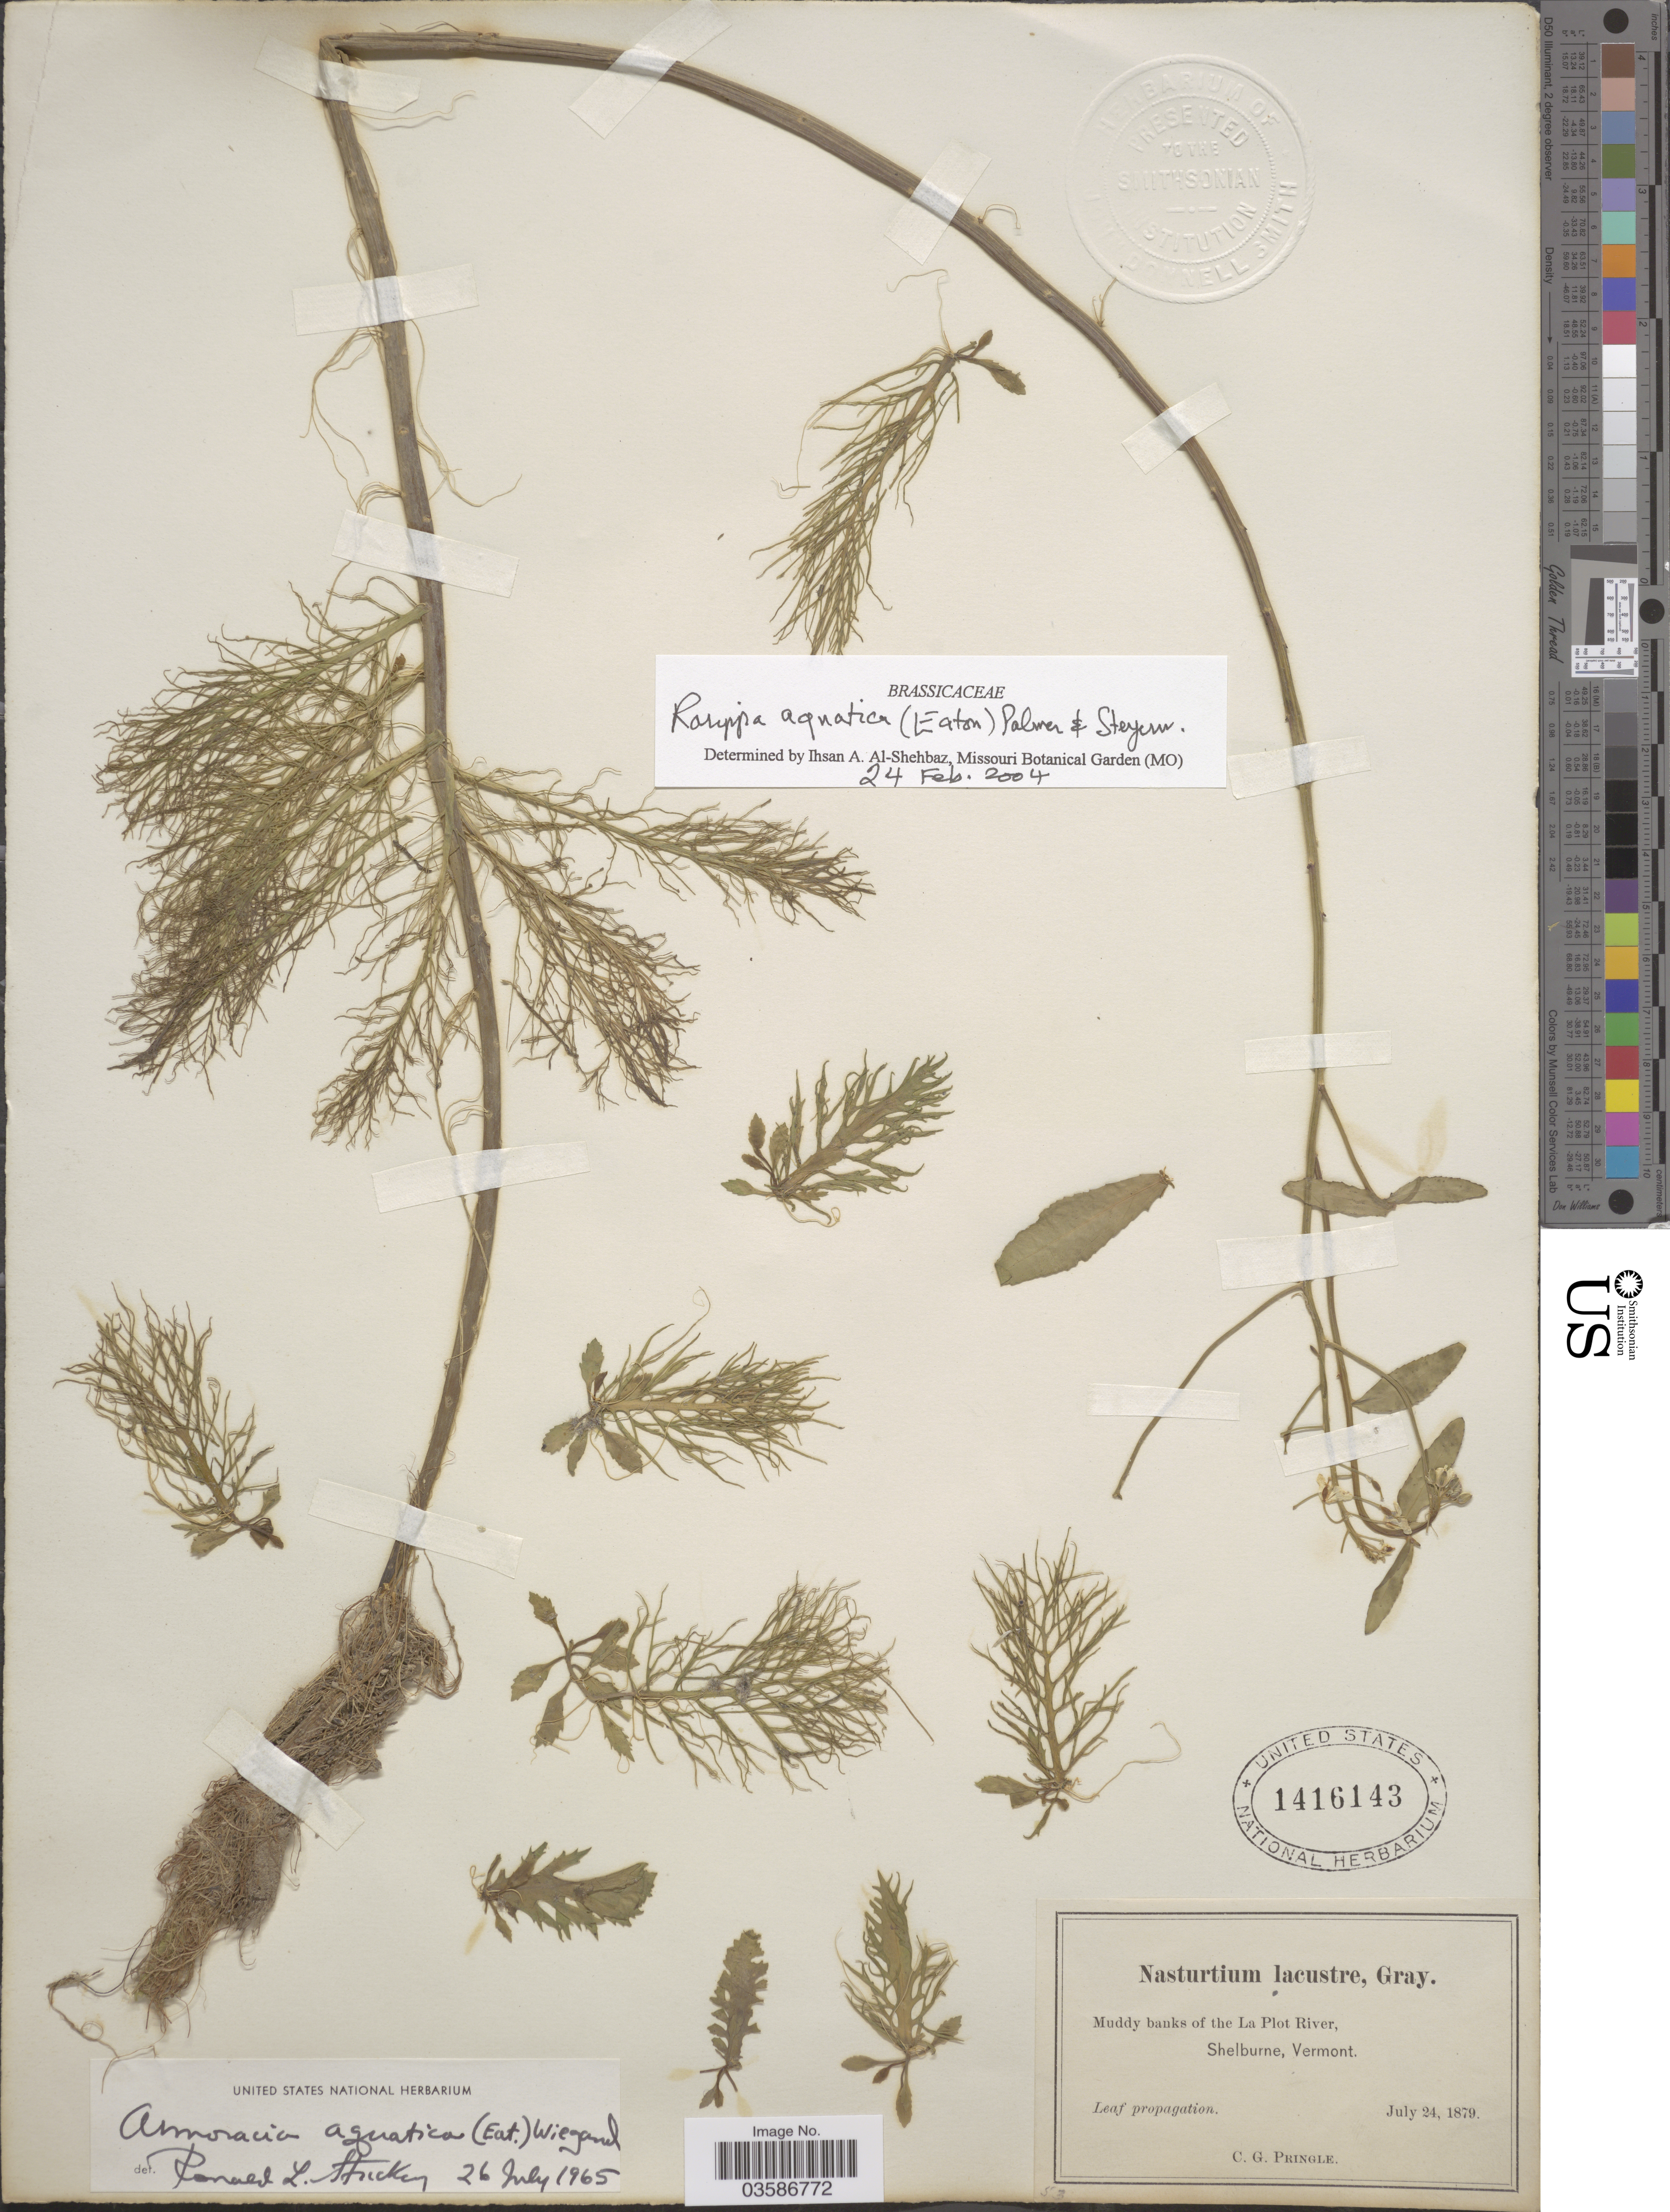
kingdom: Plantae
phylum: Tracheophyta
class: Magnoliopsida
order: Brassicales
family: Brassicaceae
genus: Rorippa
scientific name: Rorippa aquatica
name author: (Eaton) E.J. Palmer & Steyerm.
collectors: C. G. Pringle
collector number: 53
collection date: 1879-07-24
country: United States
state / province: Vermont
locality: Muddy banks of the La Plot River, Shelburne.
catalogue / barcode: US 1416143